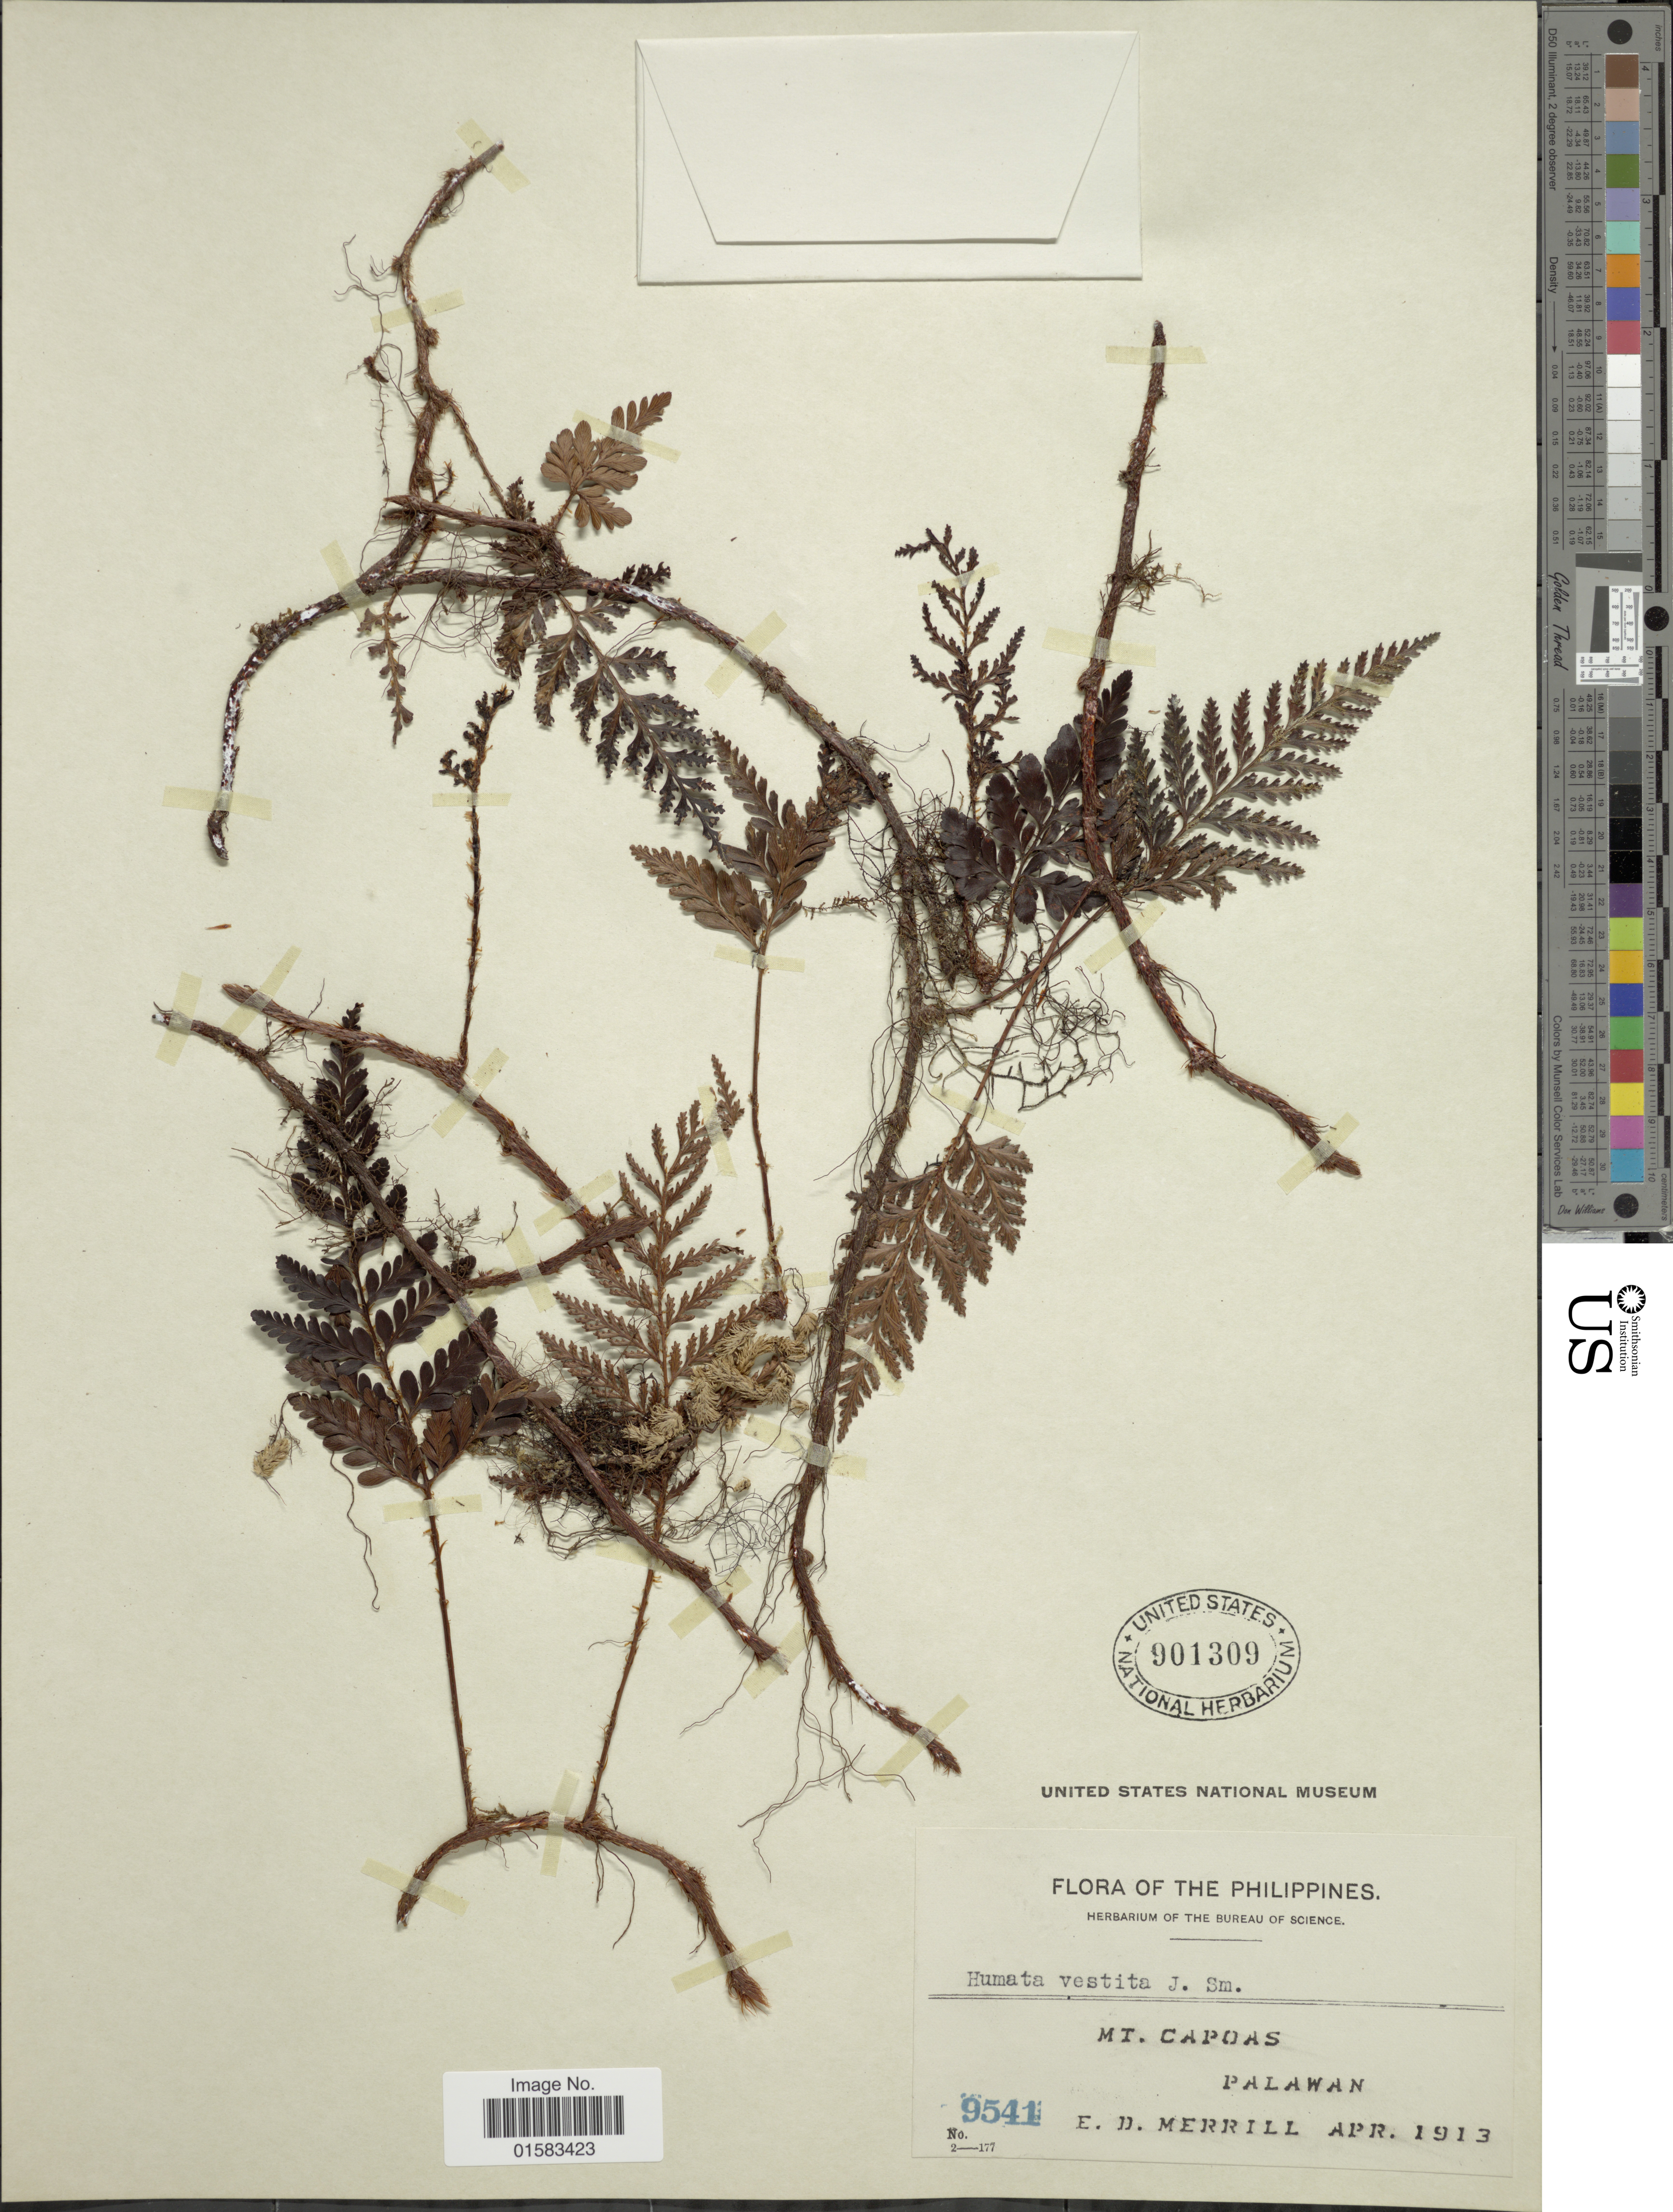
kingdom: Plantae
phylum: Tracheophyta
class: Polypodiopsida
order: Polypodiales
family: Davalliaceae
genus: Davallia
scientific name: Davallia repens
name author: (L. f.) Kuhn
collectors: E. D. Merrill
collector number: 9541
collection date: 1913-04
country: Philippines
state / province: Mimaropa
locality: Mt.Capaos, Palawan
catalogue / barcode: US 901309